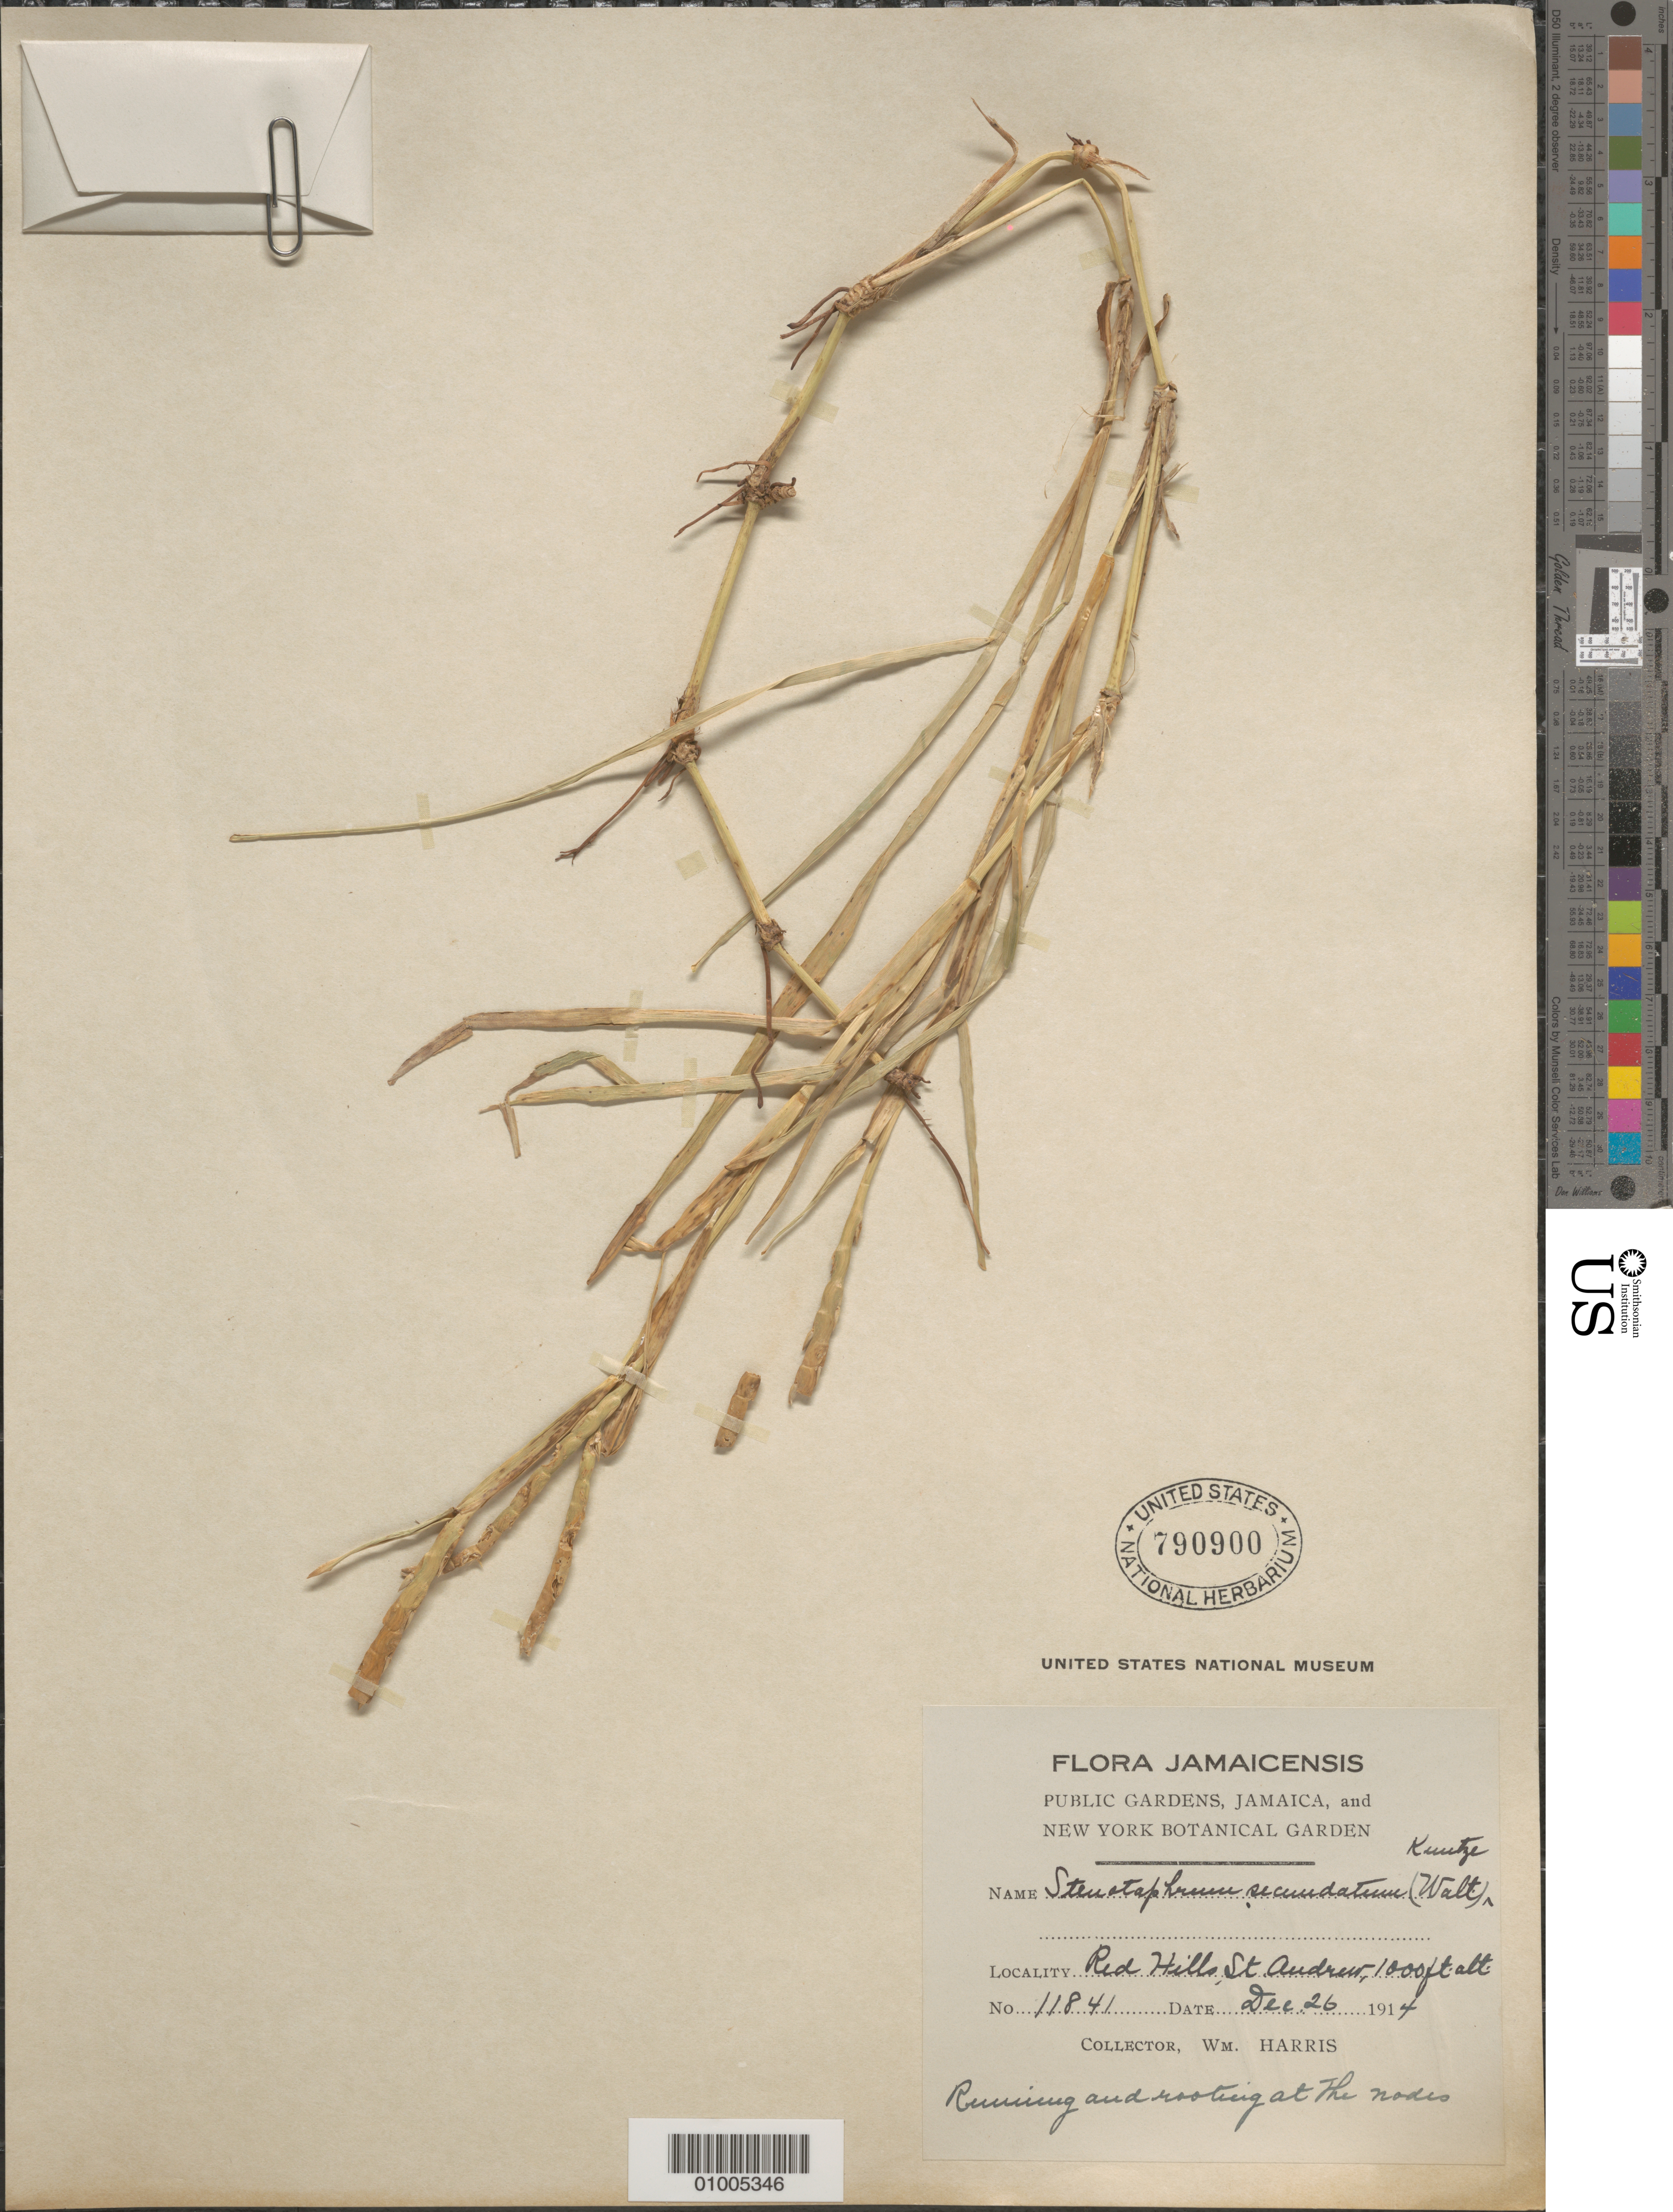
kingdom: Plantae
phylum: Tracheophyta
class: Liliopsida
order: Poales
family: Poaceae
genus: Stenotaphrum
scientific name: Stenotaphrum secundatum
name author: (Walter) Kuntze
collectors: W. H. Harris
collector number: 11841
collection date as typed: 26 Dec 1914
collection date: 1914-12-26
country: Jamaica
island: Jamaica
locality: Running and rooting at the nodes. Red Hills, St. Andrew.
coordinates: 0 N, 0 E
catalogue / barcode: US 790900